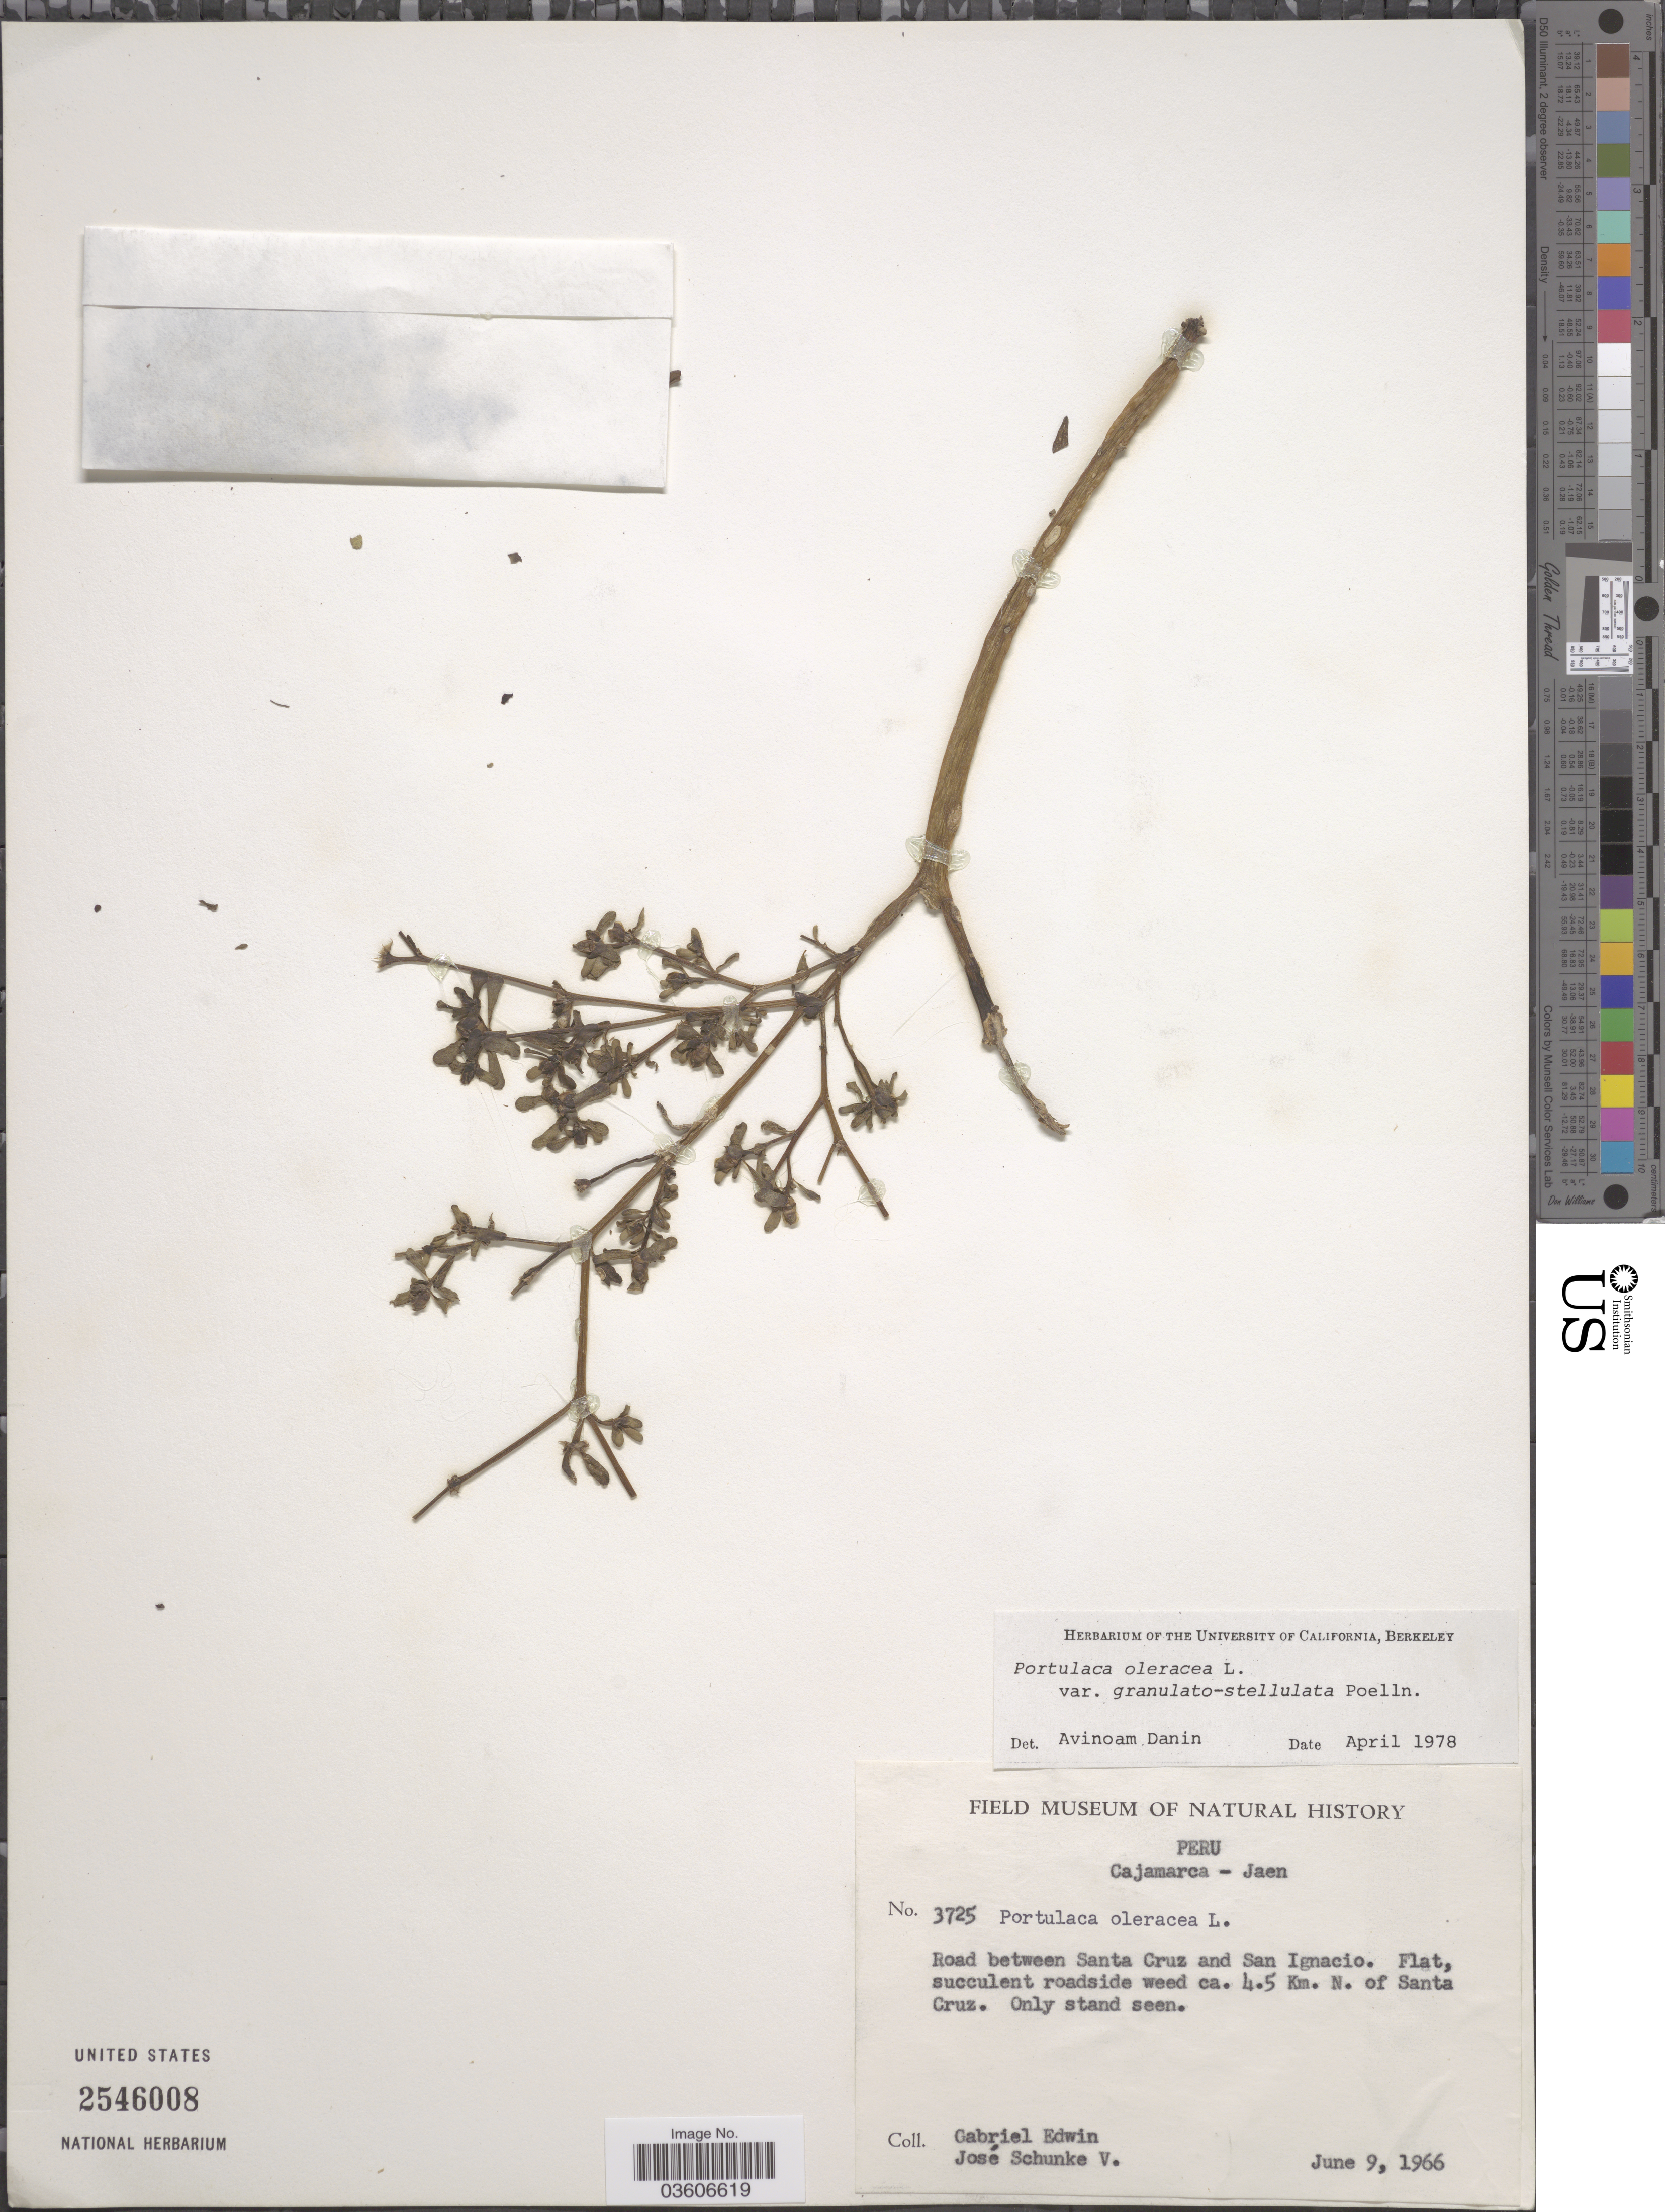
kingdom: Plantae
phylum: Tracheophyta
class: Magnoliopsida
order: Caryophyllales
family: Portulacaceae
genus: Portulaca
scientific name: Portulaca oleracea var. granulatostellulata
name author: Poelln.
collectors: G. Edwin & J. Schunke Vigo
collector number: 3725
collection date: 1966-06-09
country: Peru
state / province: Cajamarca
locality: Jaen. Road between Santa Cruz and San Ignacio. Ca. 4.5 Km. N. of Santa Cruz.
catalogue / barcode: US 2546008